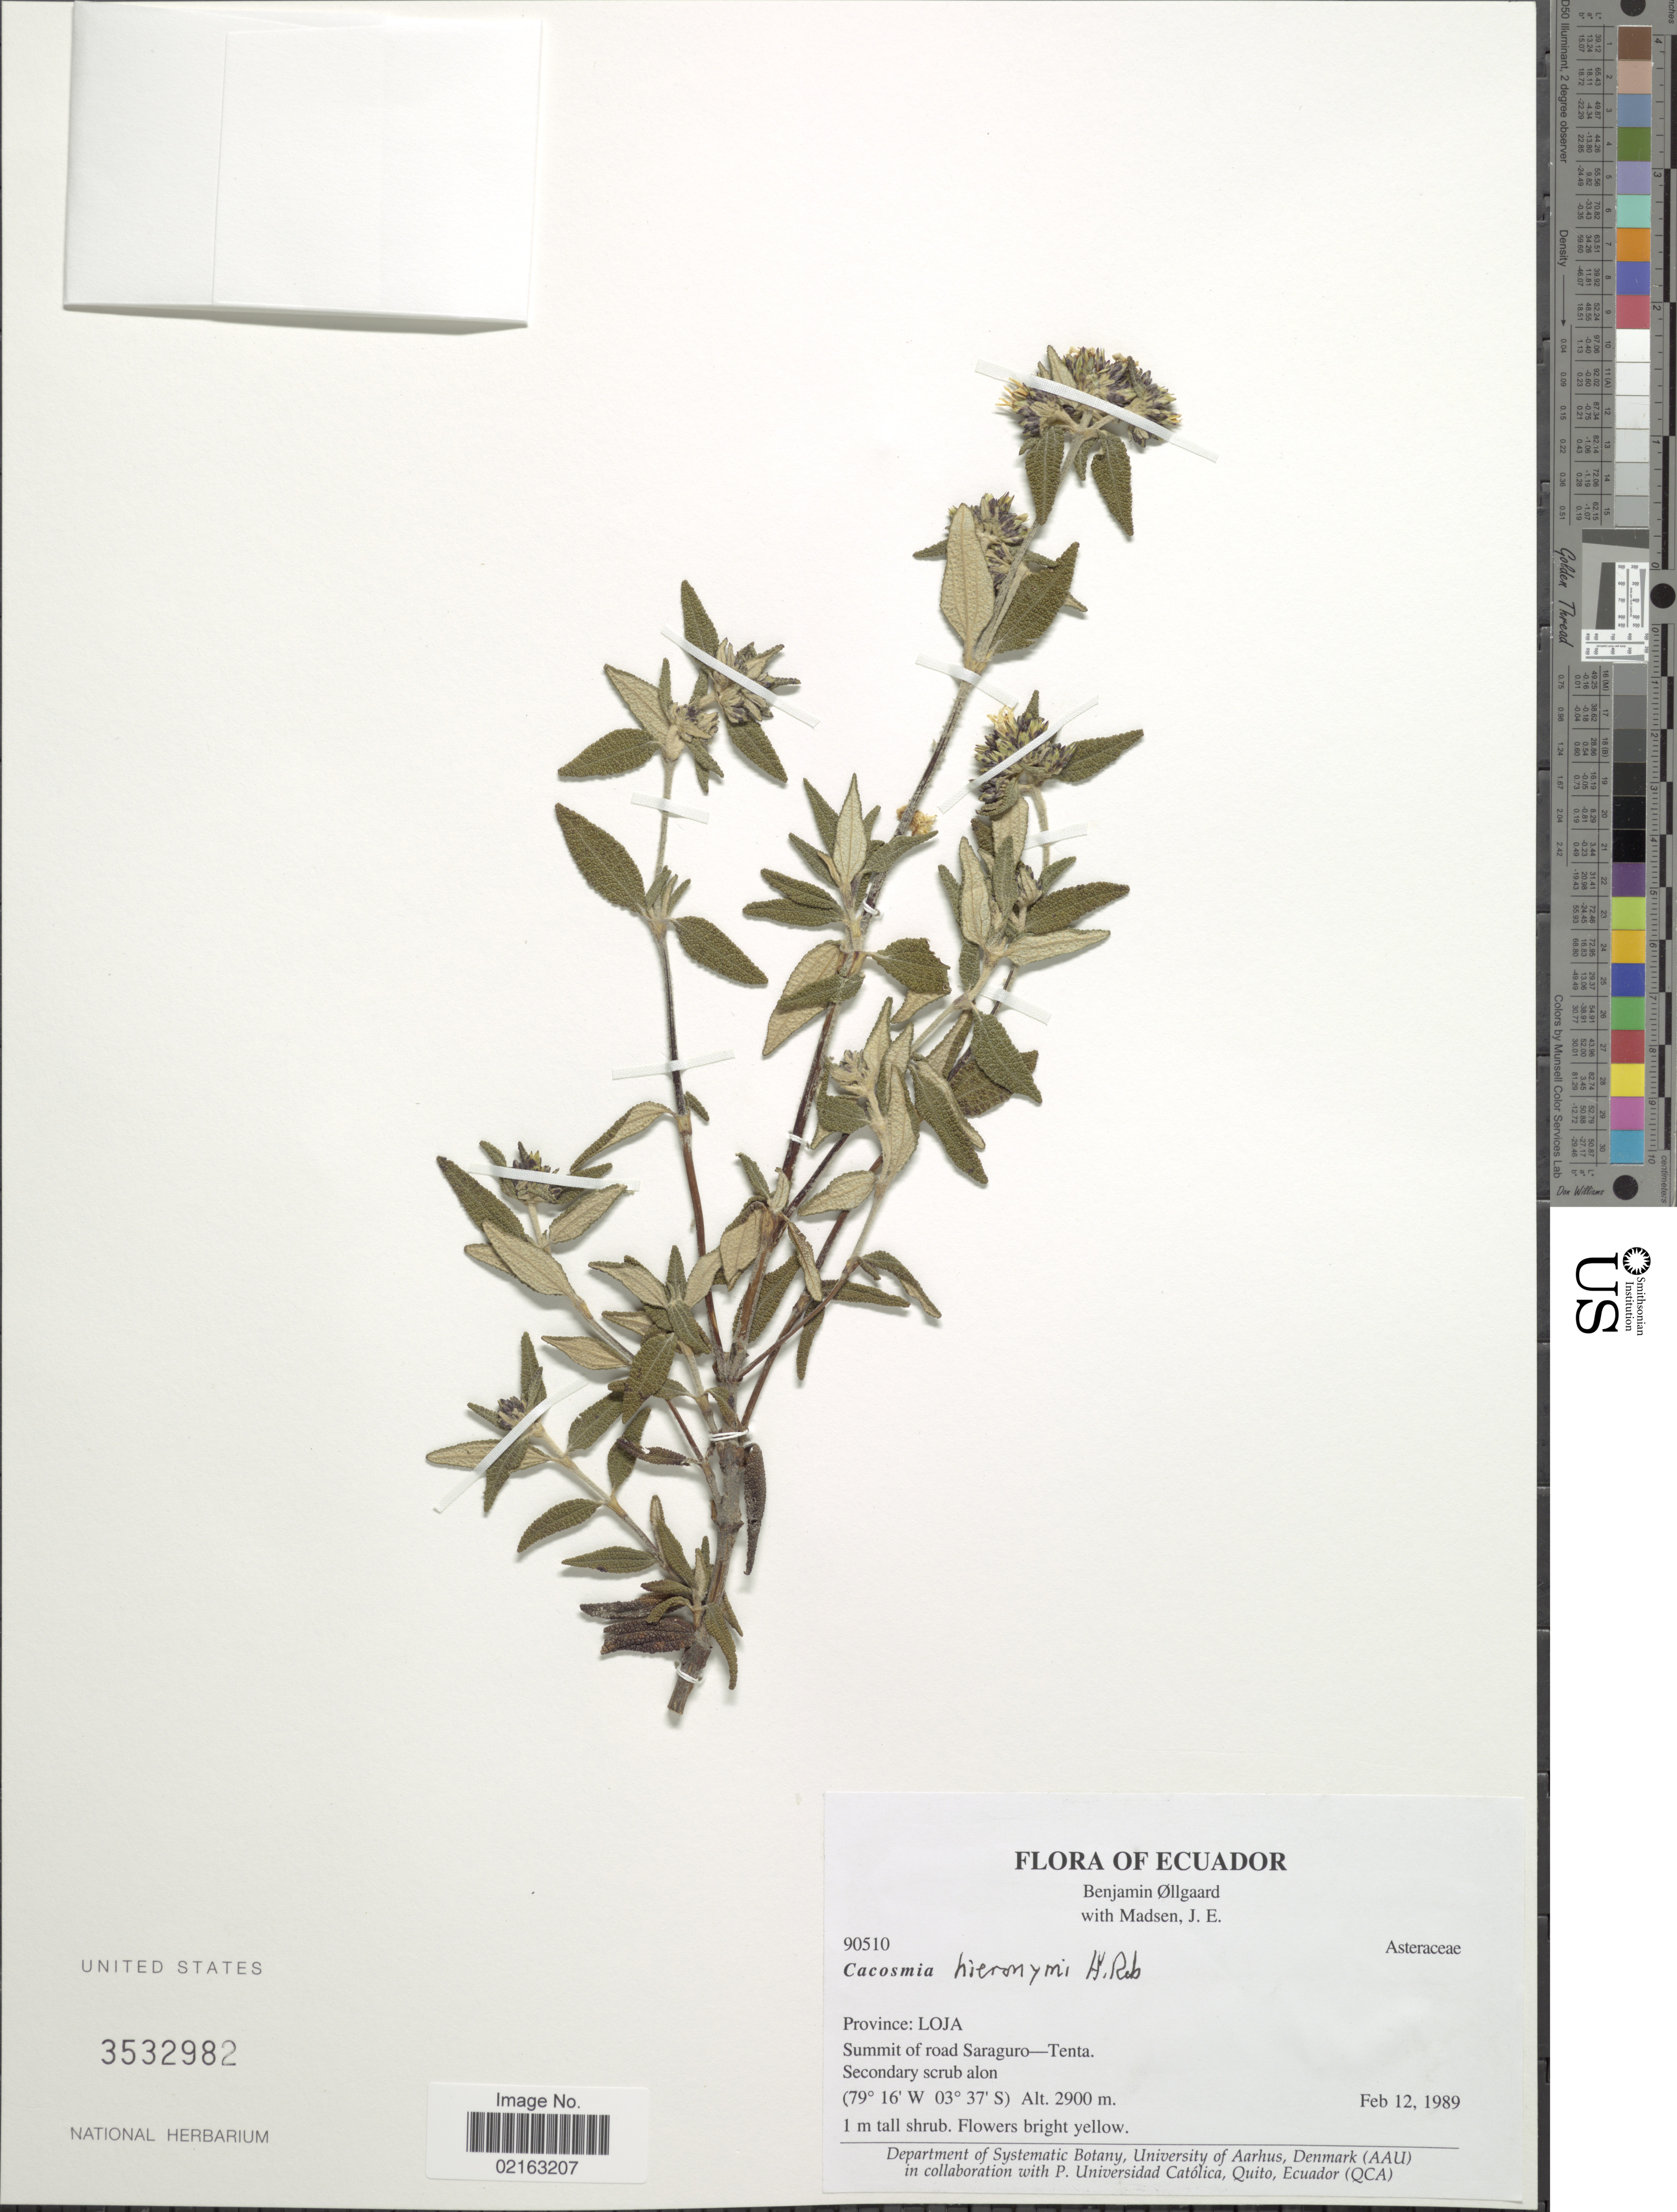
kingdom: Plantae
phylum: Tracheophyta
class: Magnoliopsida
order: Asterales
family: Asteraceae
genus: Cacosmia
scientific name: Cacosmia hieronymi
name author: H. Rob.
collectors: B. Øllgaard & J. E. Madsen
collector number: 90510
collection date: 1989-02-12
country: Ecuador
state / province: Loja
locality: Province: Loja. Summit of road Saraguro - Tenta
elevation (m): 2900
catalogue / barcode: US 3532982